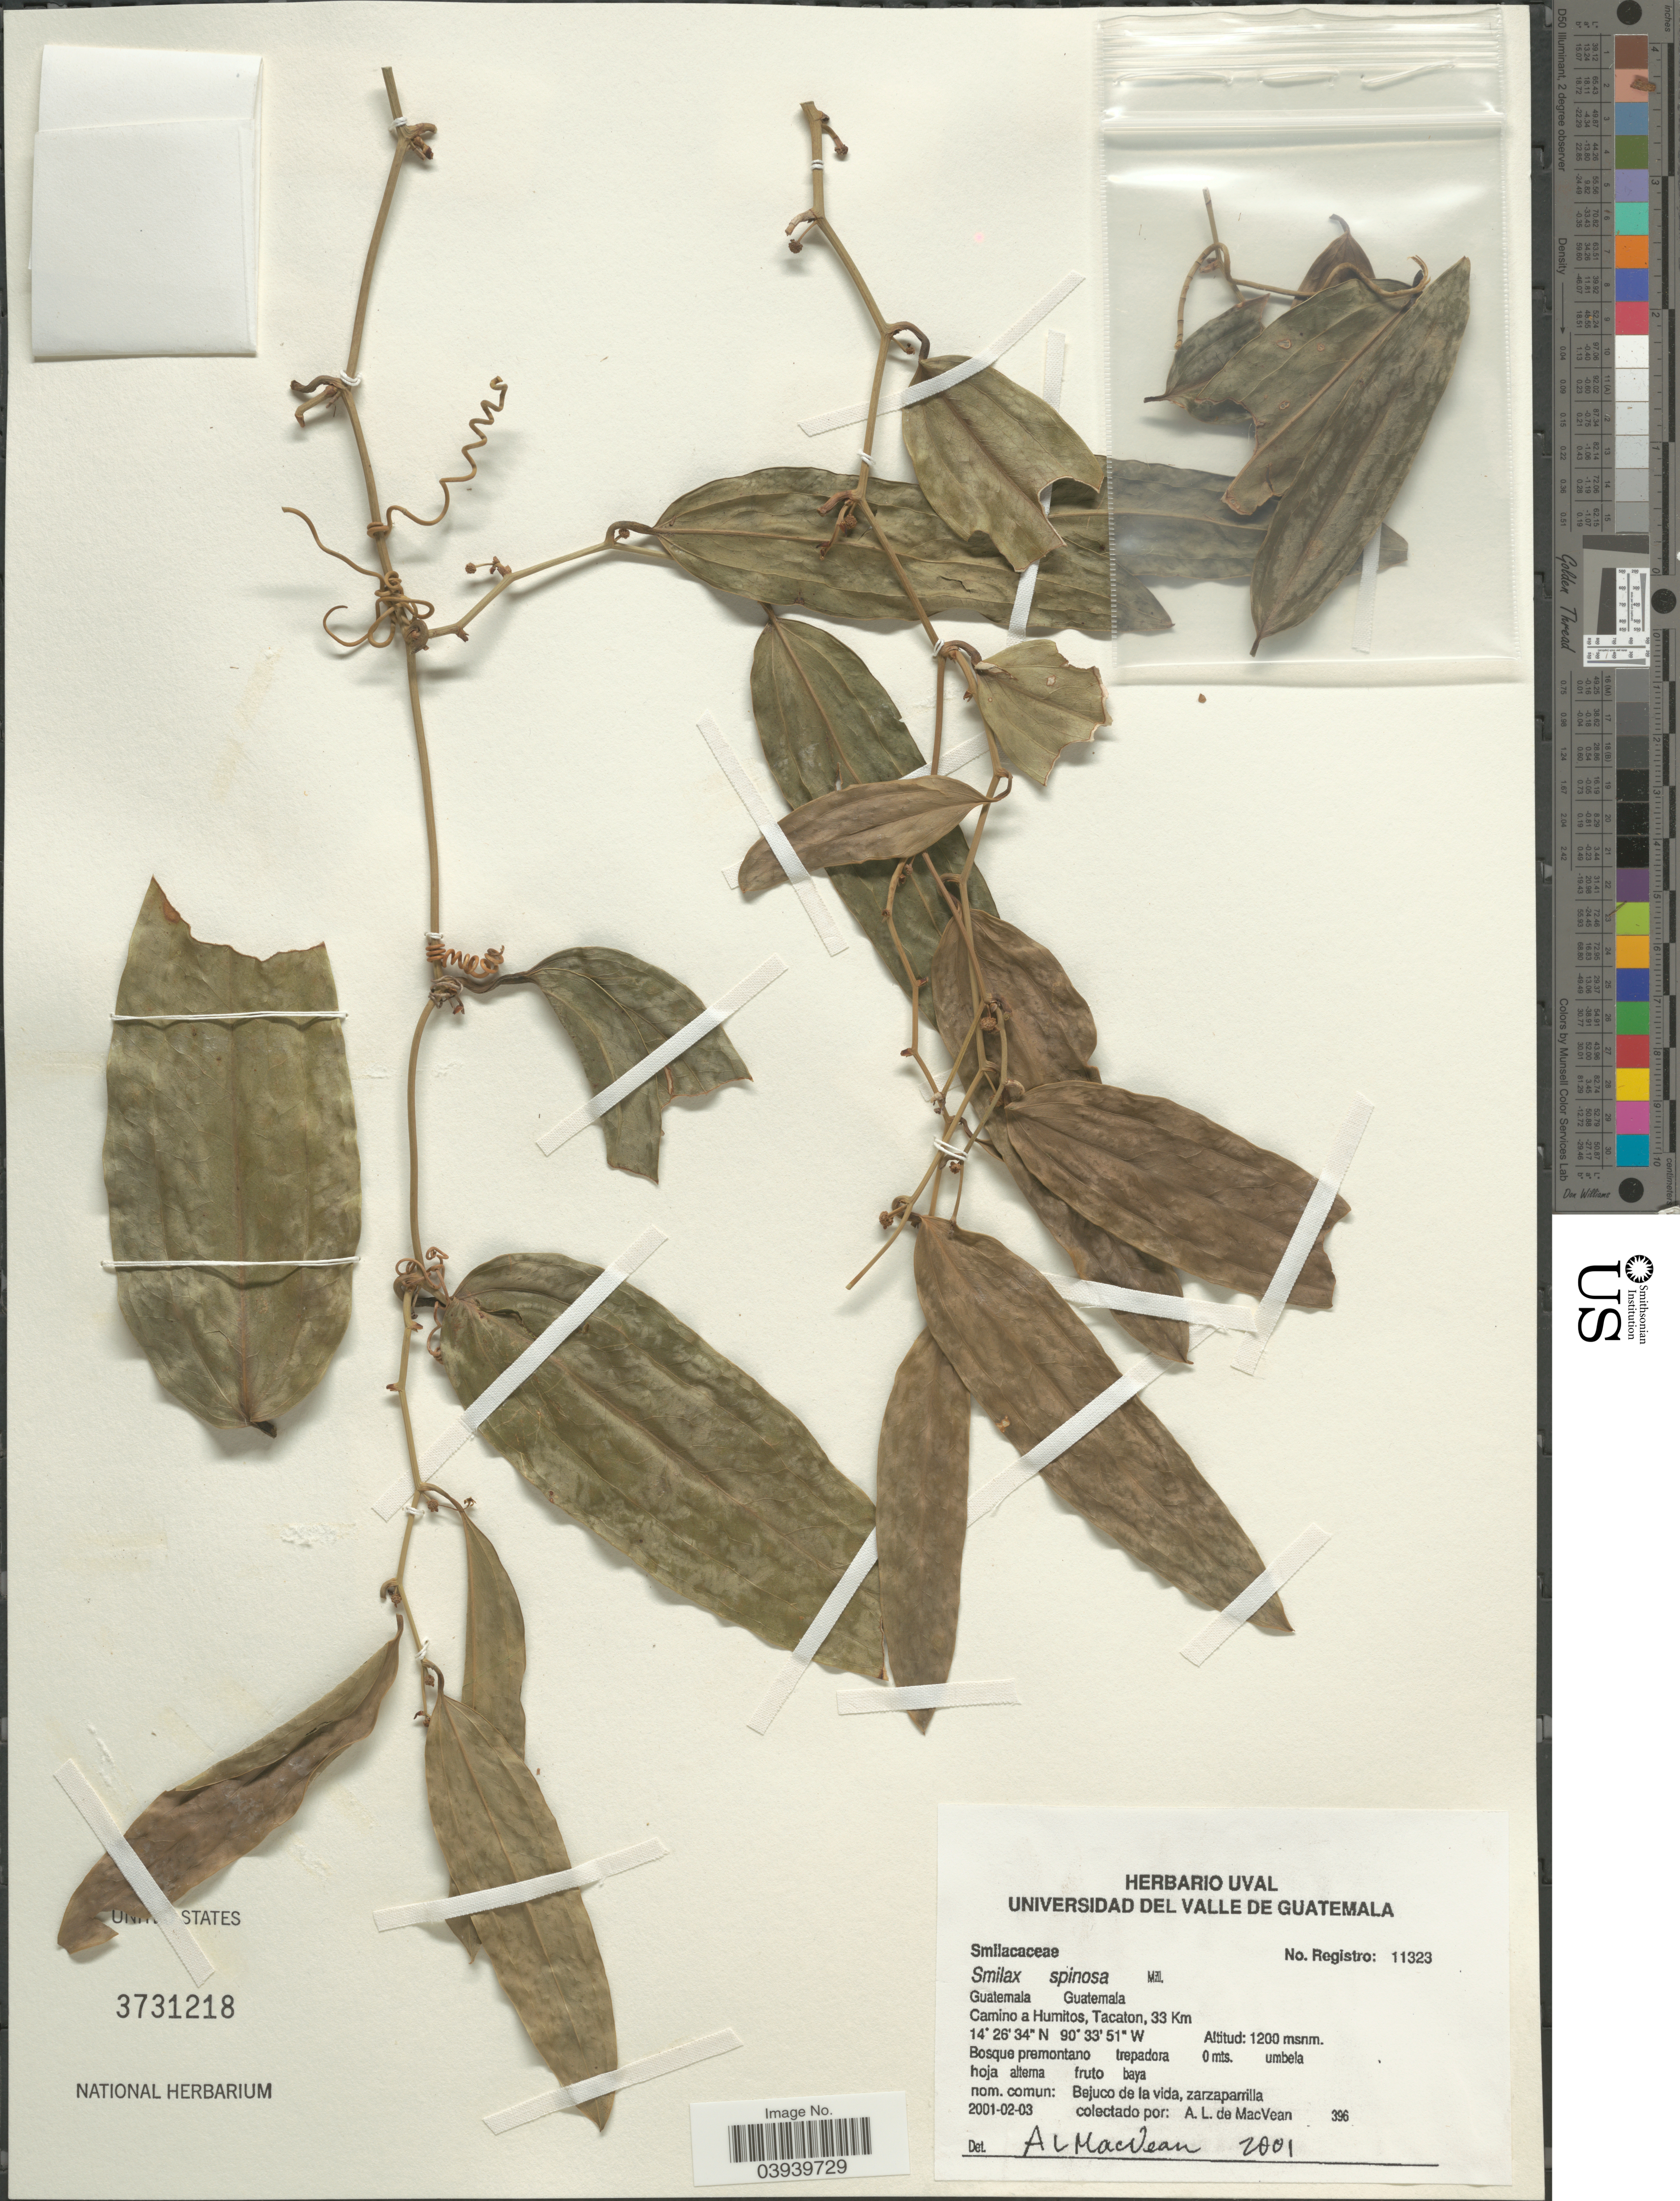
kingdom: Plantae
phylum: Tracheophyta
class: Liliopsida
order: Liliales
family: Smilacaceae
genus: Smilax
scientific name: Smilax spinosa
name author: Mill.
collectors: A. MacVean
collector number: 396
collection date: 2001-02-03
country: Guatemala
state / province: Guatemala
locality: Camino a Humitos, Tacaton, 33 Km.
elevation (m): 1200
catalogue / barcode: US 3731218